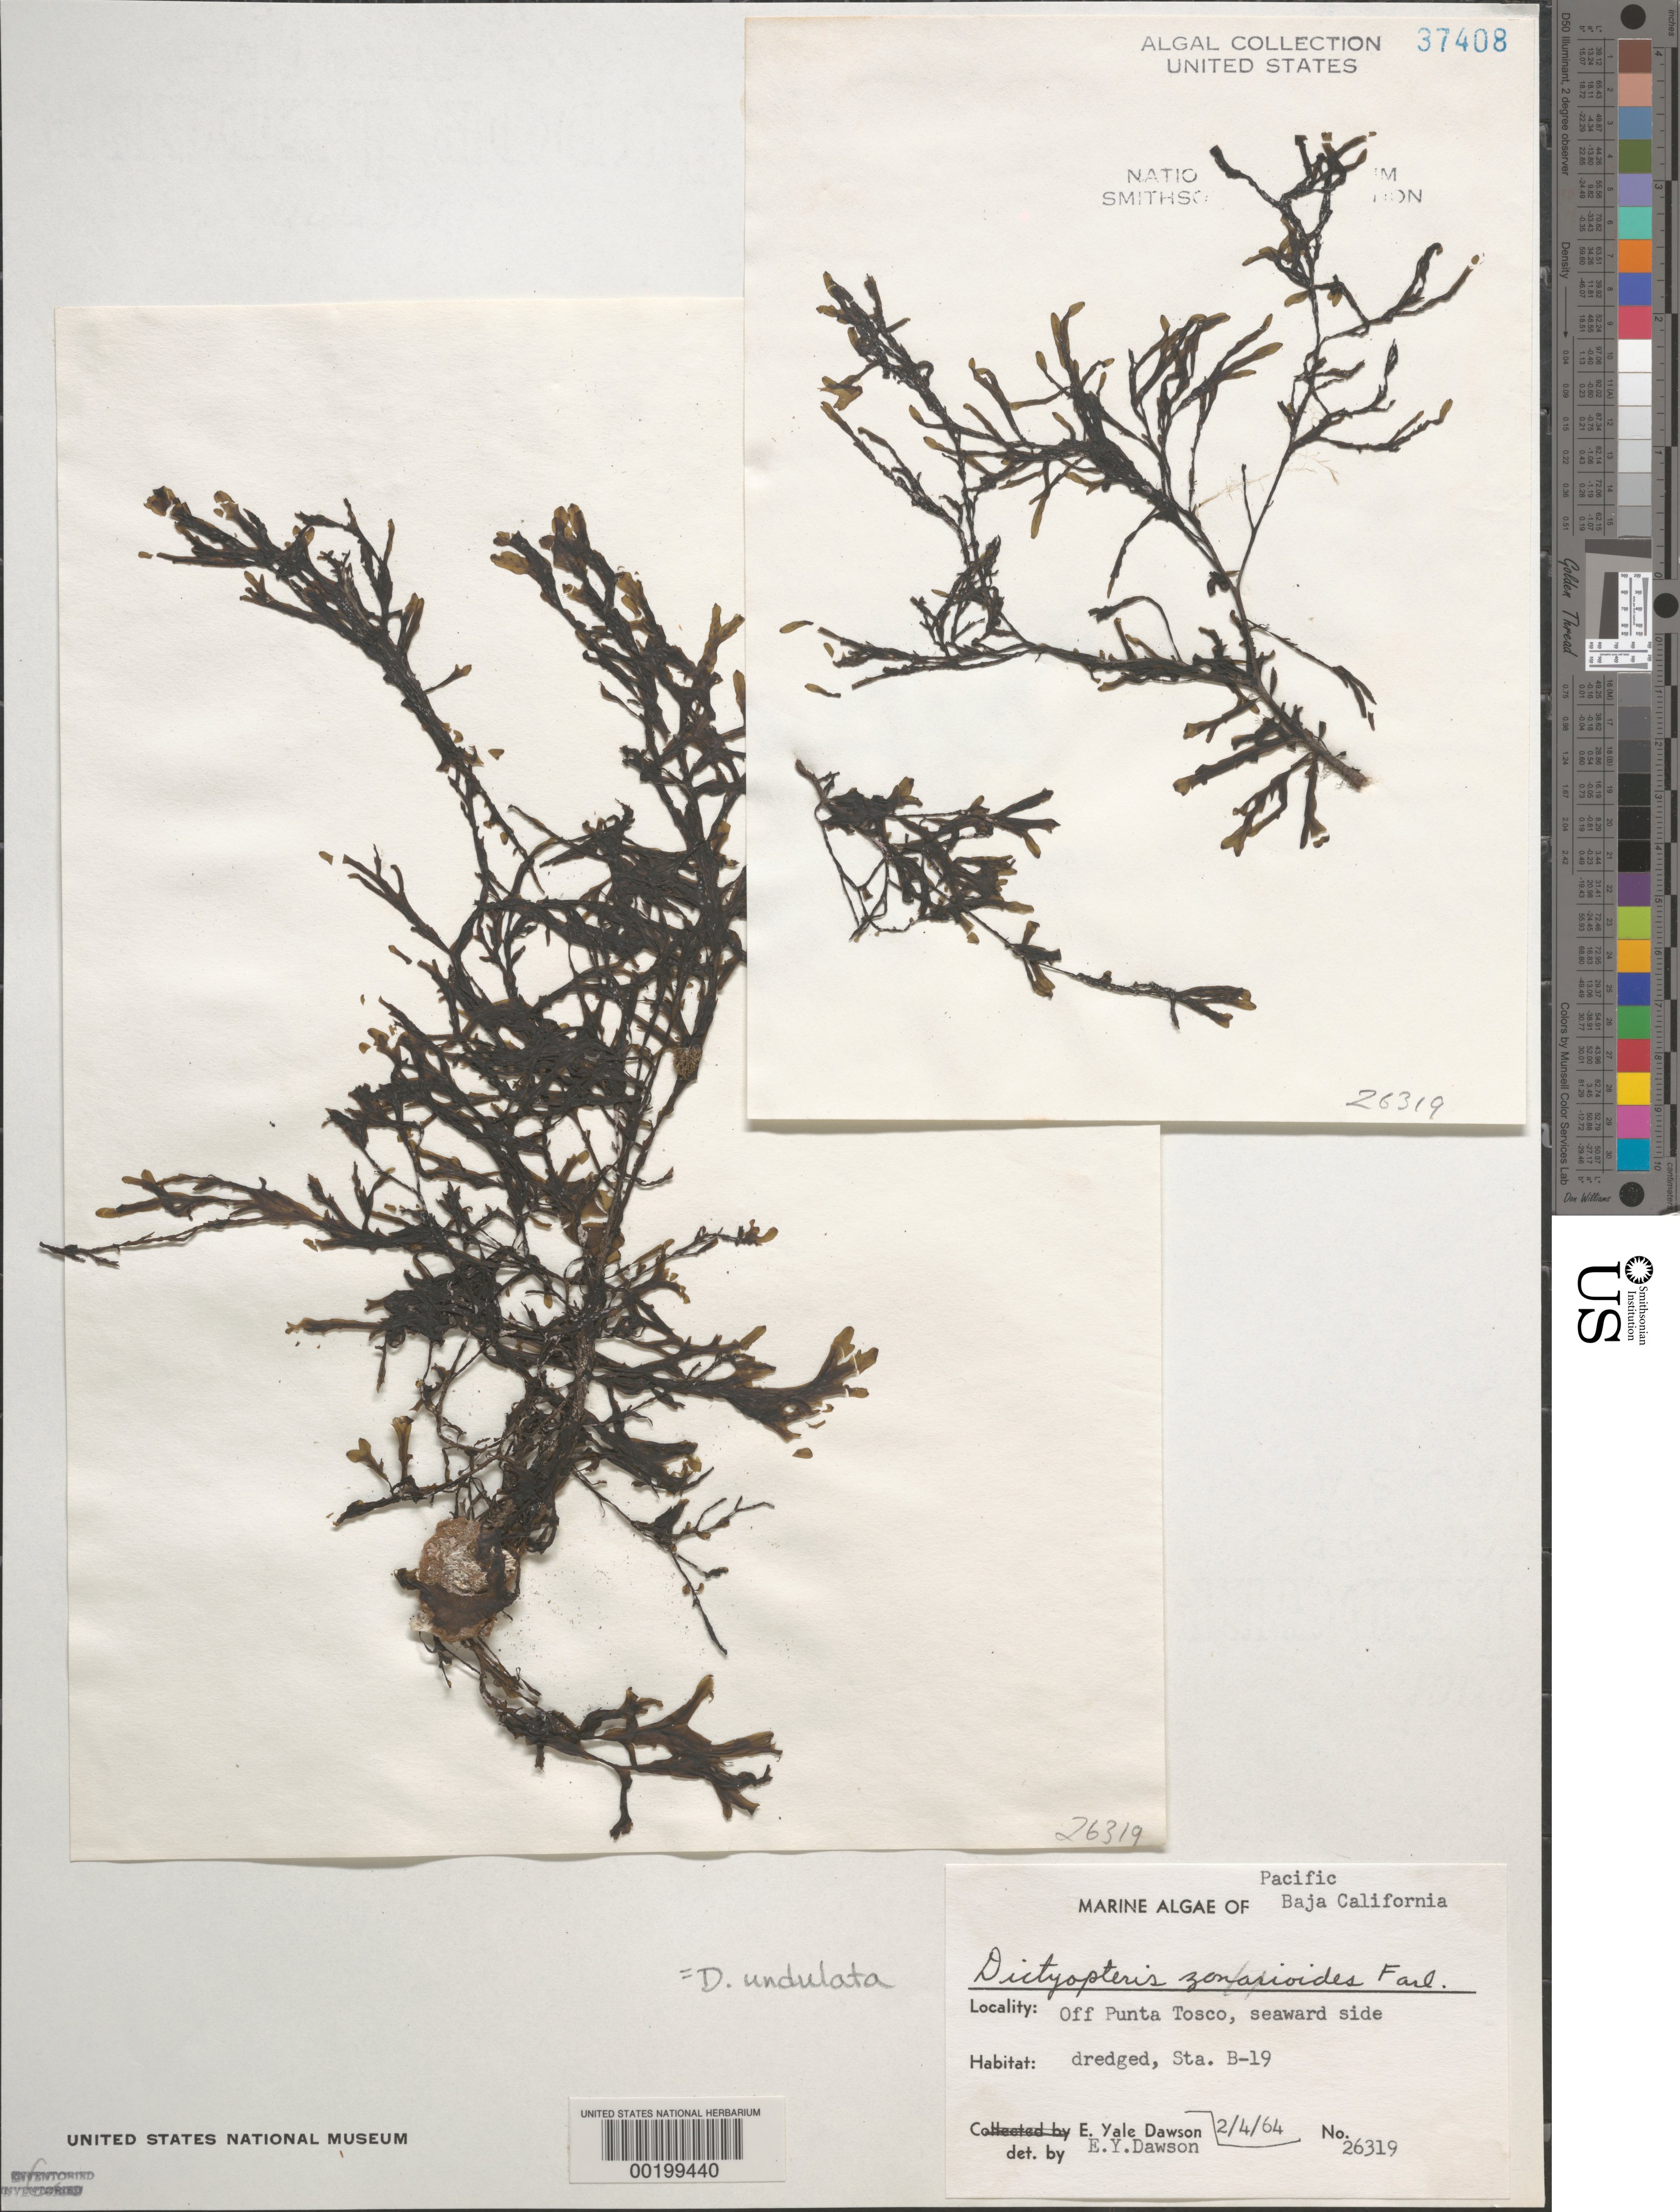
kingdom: Chromista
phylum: Ochrophyta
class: Phaeophyceae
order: Dictyotales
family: Dictyotaceae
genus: Dictyopteris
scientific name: Dictyopteris undulata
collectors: E. Y. Dawson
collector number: EYD 26319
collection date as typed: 04 Feb 1964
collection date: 1964-02-04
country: Mexico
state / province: Baja California Sur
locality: Off Punta Tosca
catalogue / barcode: US 37408